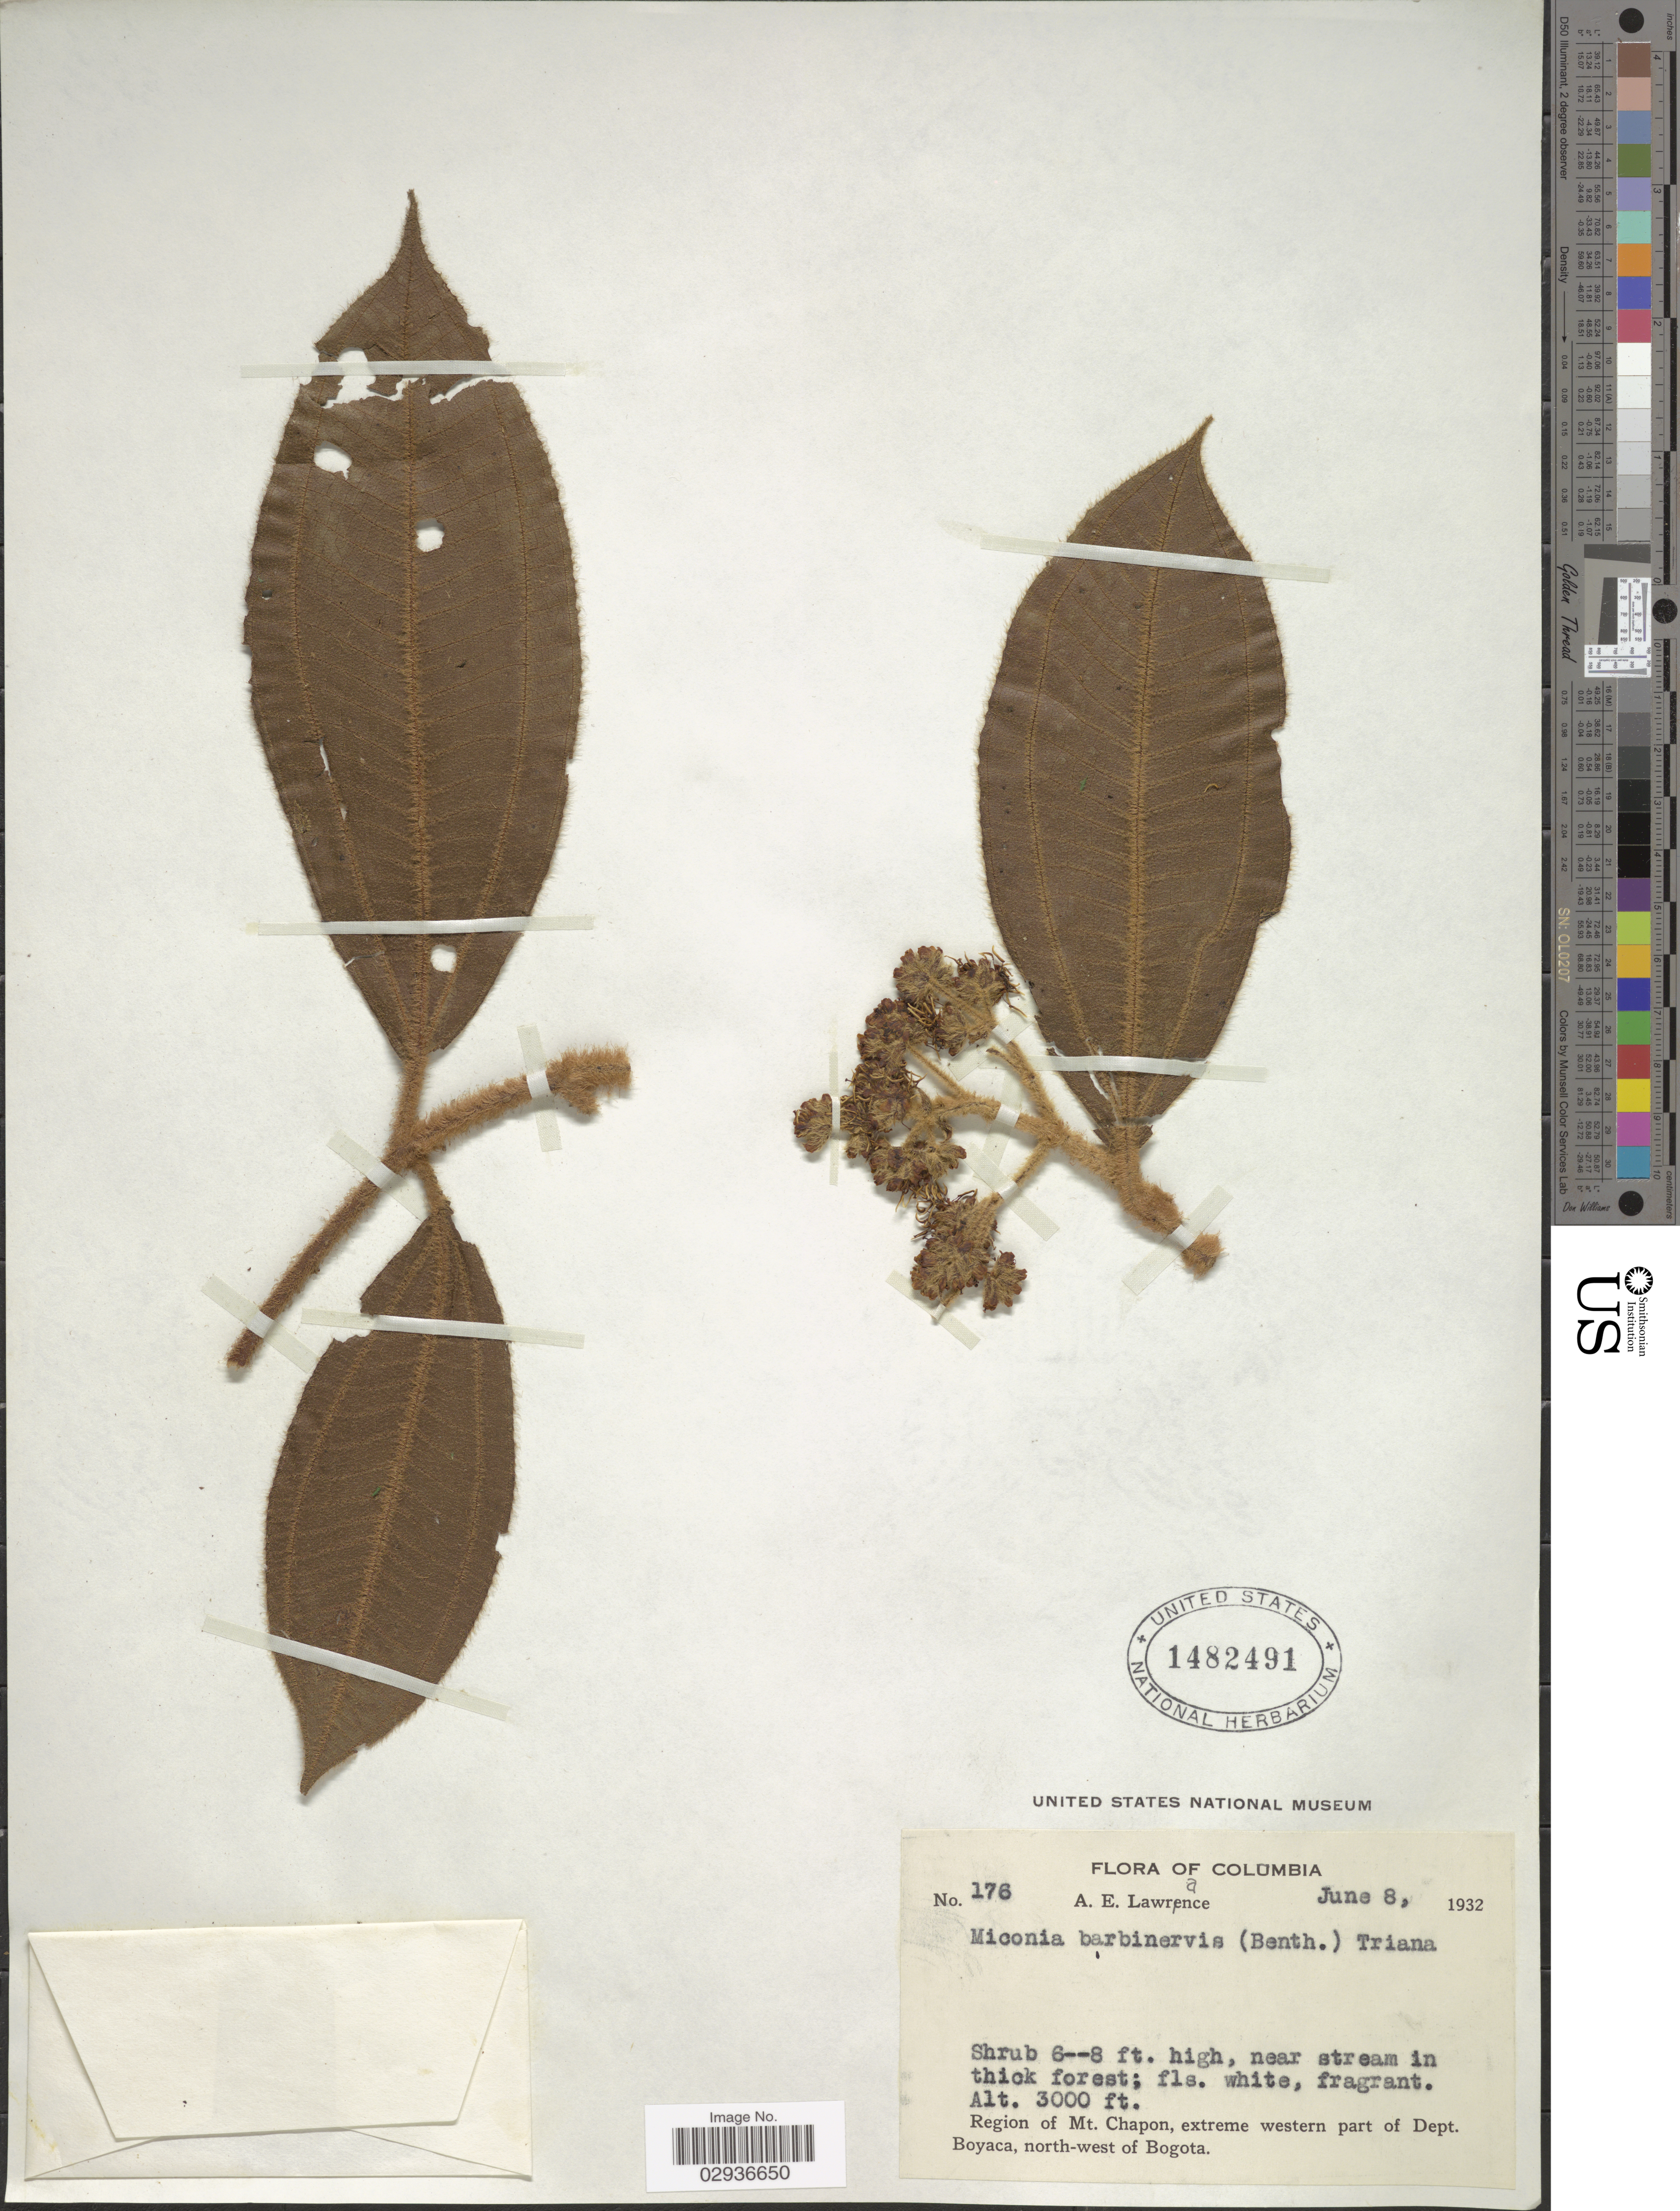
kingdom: Plantae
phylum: Tracheophyta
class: Magnoliopsida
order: Myrtales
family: Melastomataceae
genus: Miconia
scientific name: Miconia barbinervis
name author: (Benth.) Triana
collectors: A. Lawrence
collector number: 176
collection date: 1932-06-08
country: Colombia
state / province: Boyacá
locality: Region of Mt. Chapon, extreme western part of Dept. Boyaca, north-west of Bogota.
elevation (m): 914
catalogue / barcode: US 1482491